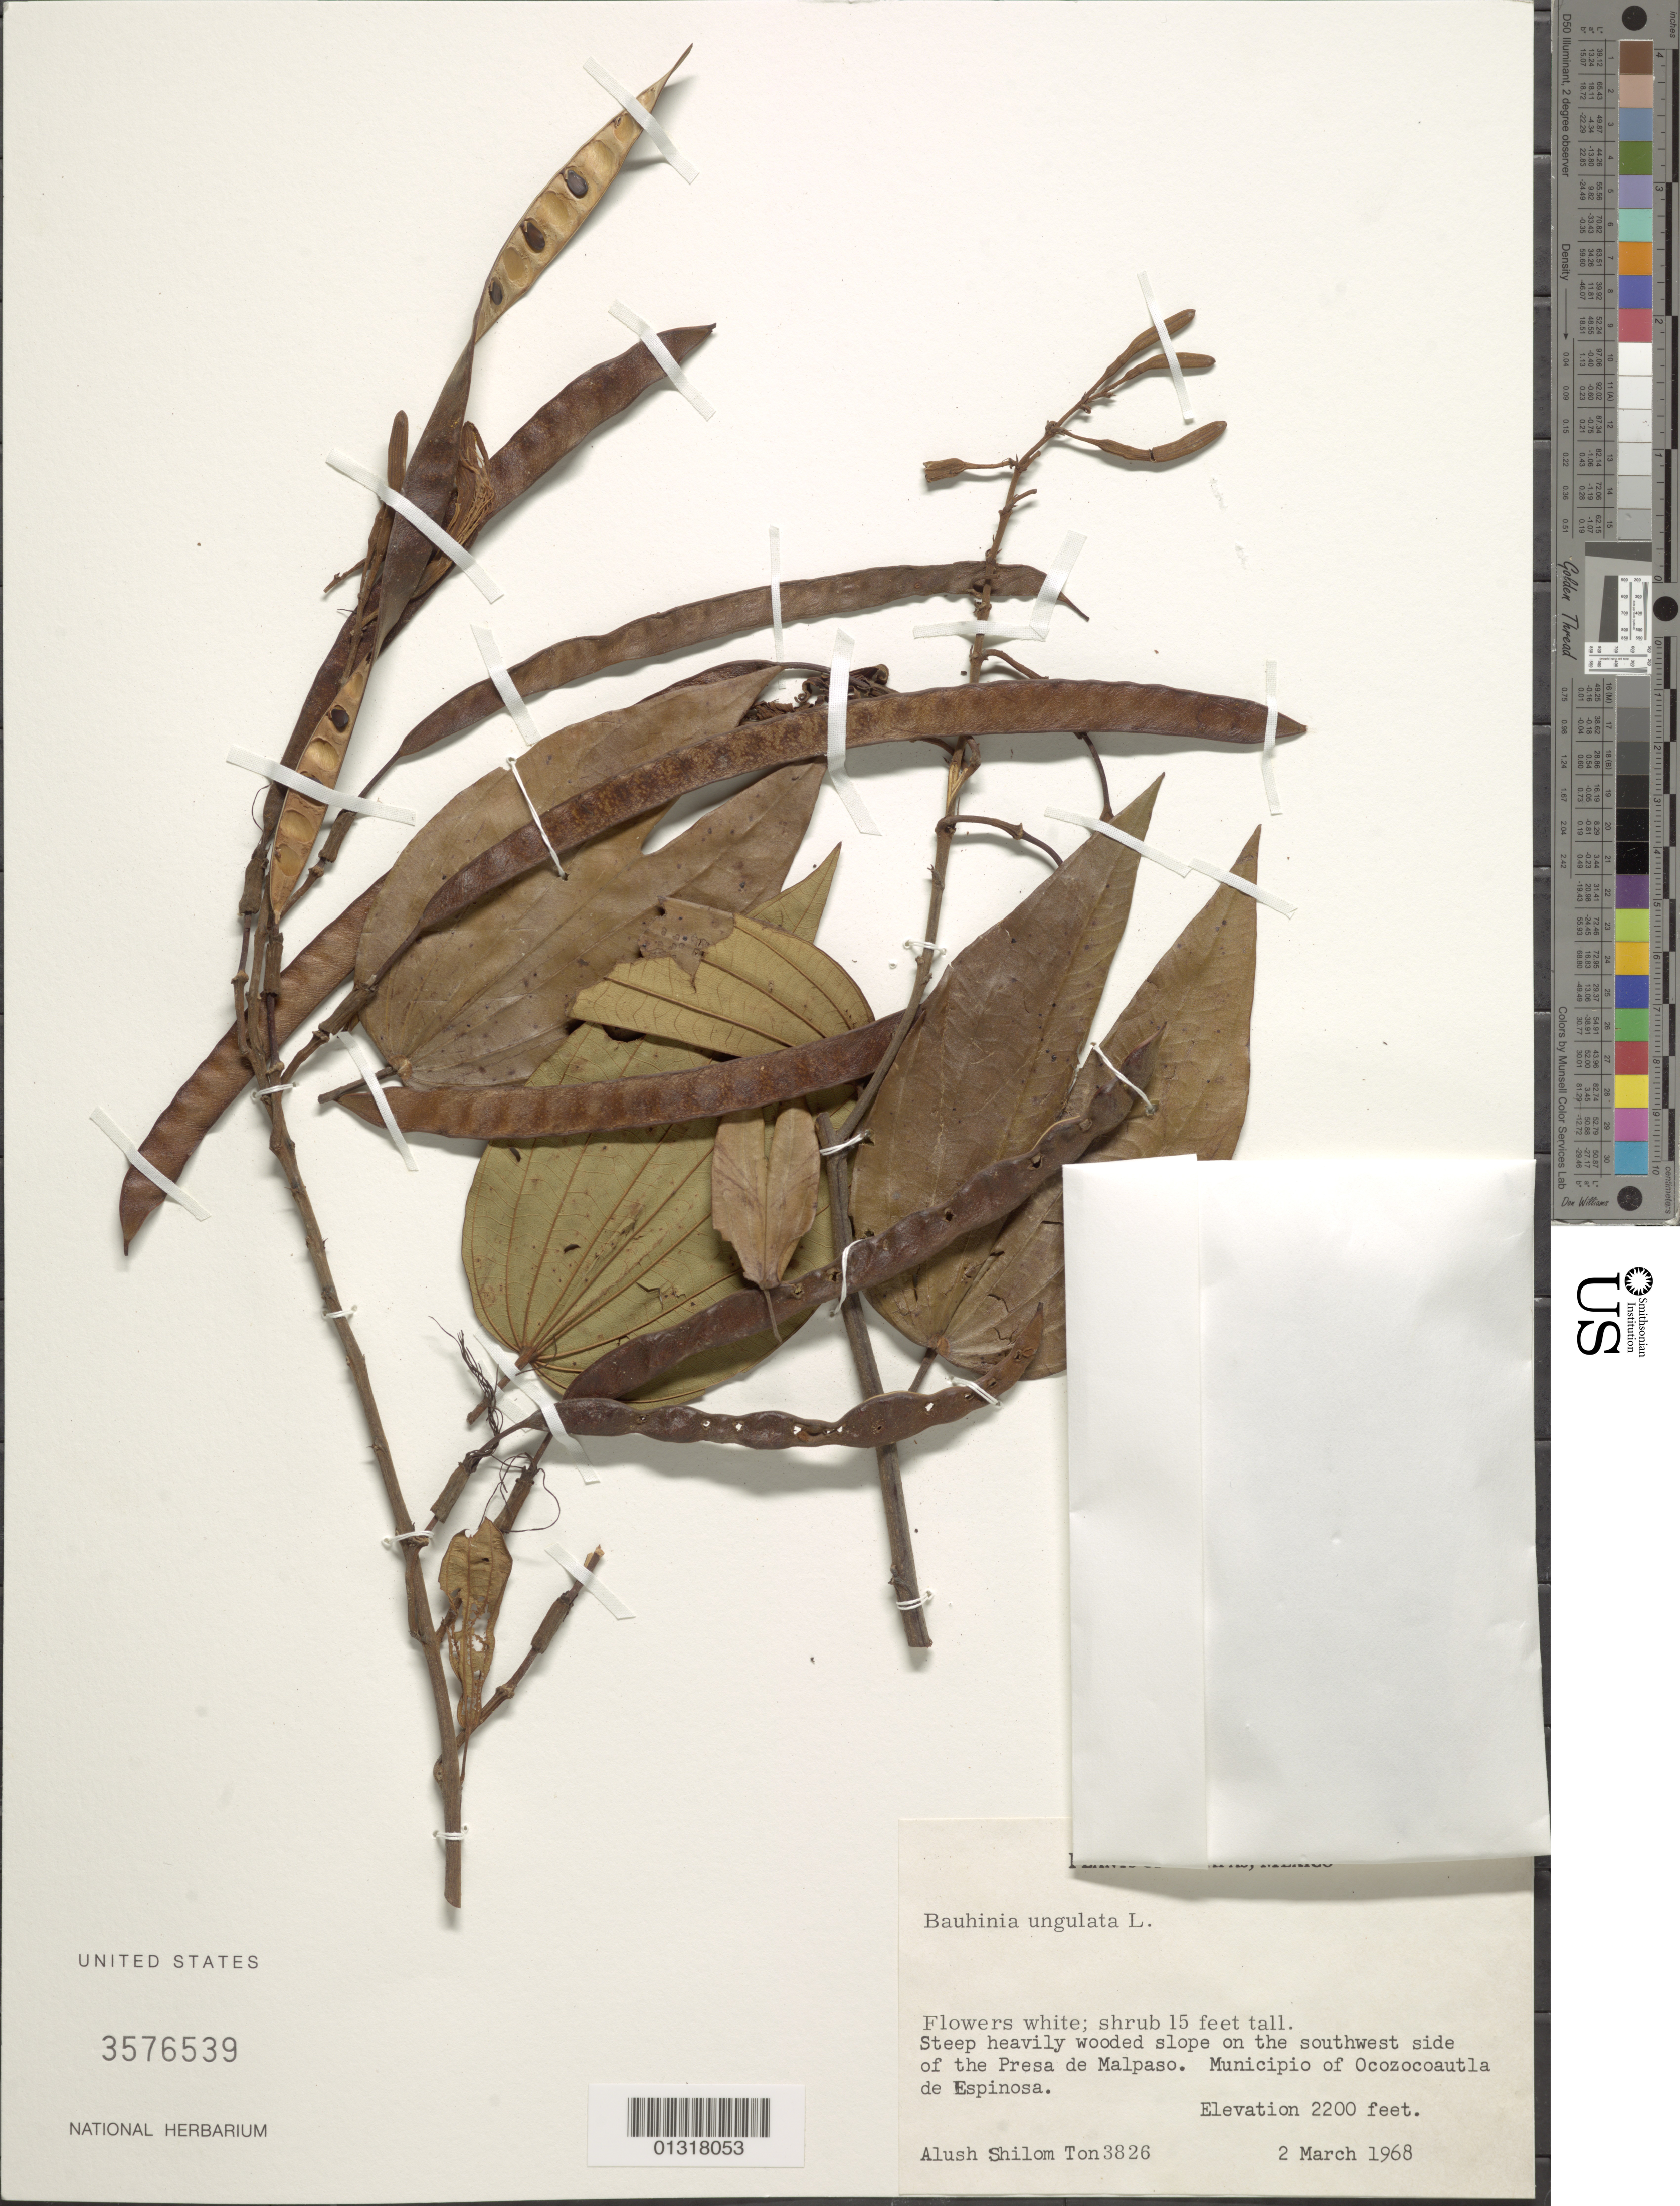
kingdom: Plantae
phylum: Tracheophyta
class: Magnoliopsida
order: Fabales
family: Fabaceae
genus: Bauhinia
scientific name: Bauhinia ungulata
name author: L.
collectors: A. S. Ton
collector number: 3826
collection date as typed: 02 Mar 1968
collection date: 1968-03-02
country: Mexico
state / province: Chiapas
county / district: Ocozocoautla of Espinosa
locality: Slope SW side of Presa de Mal Paso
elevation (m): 671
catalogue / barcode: US 3576539